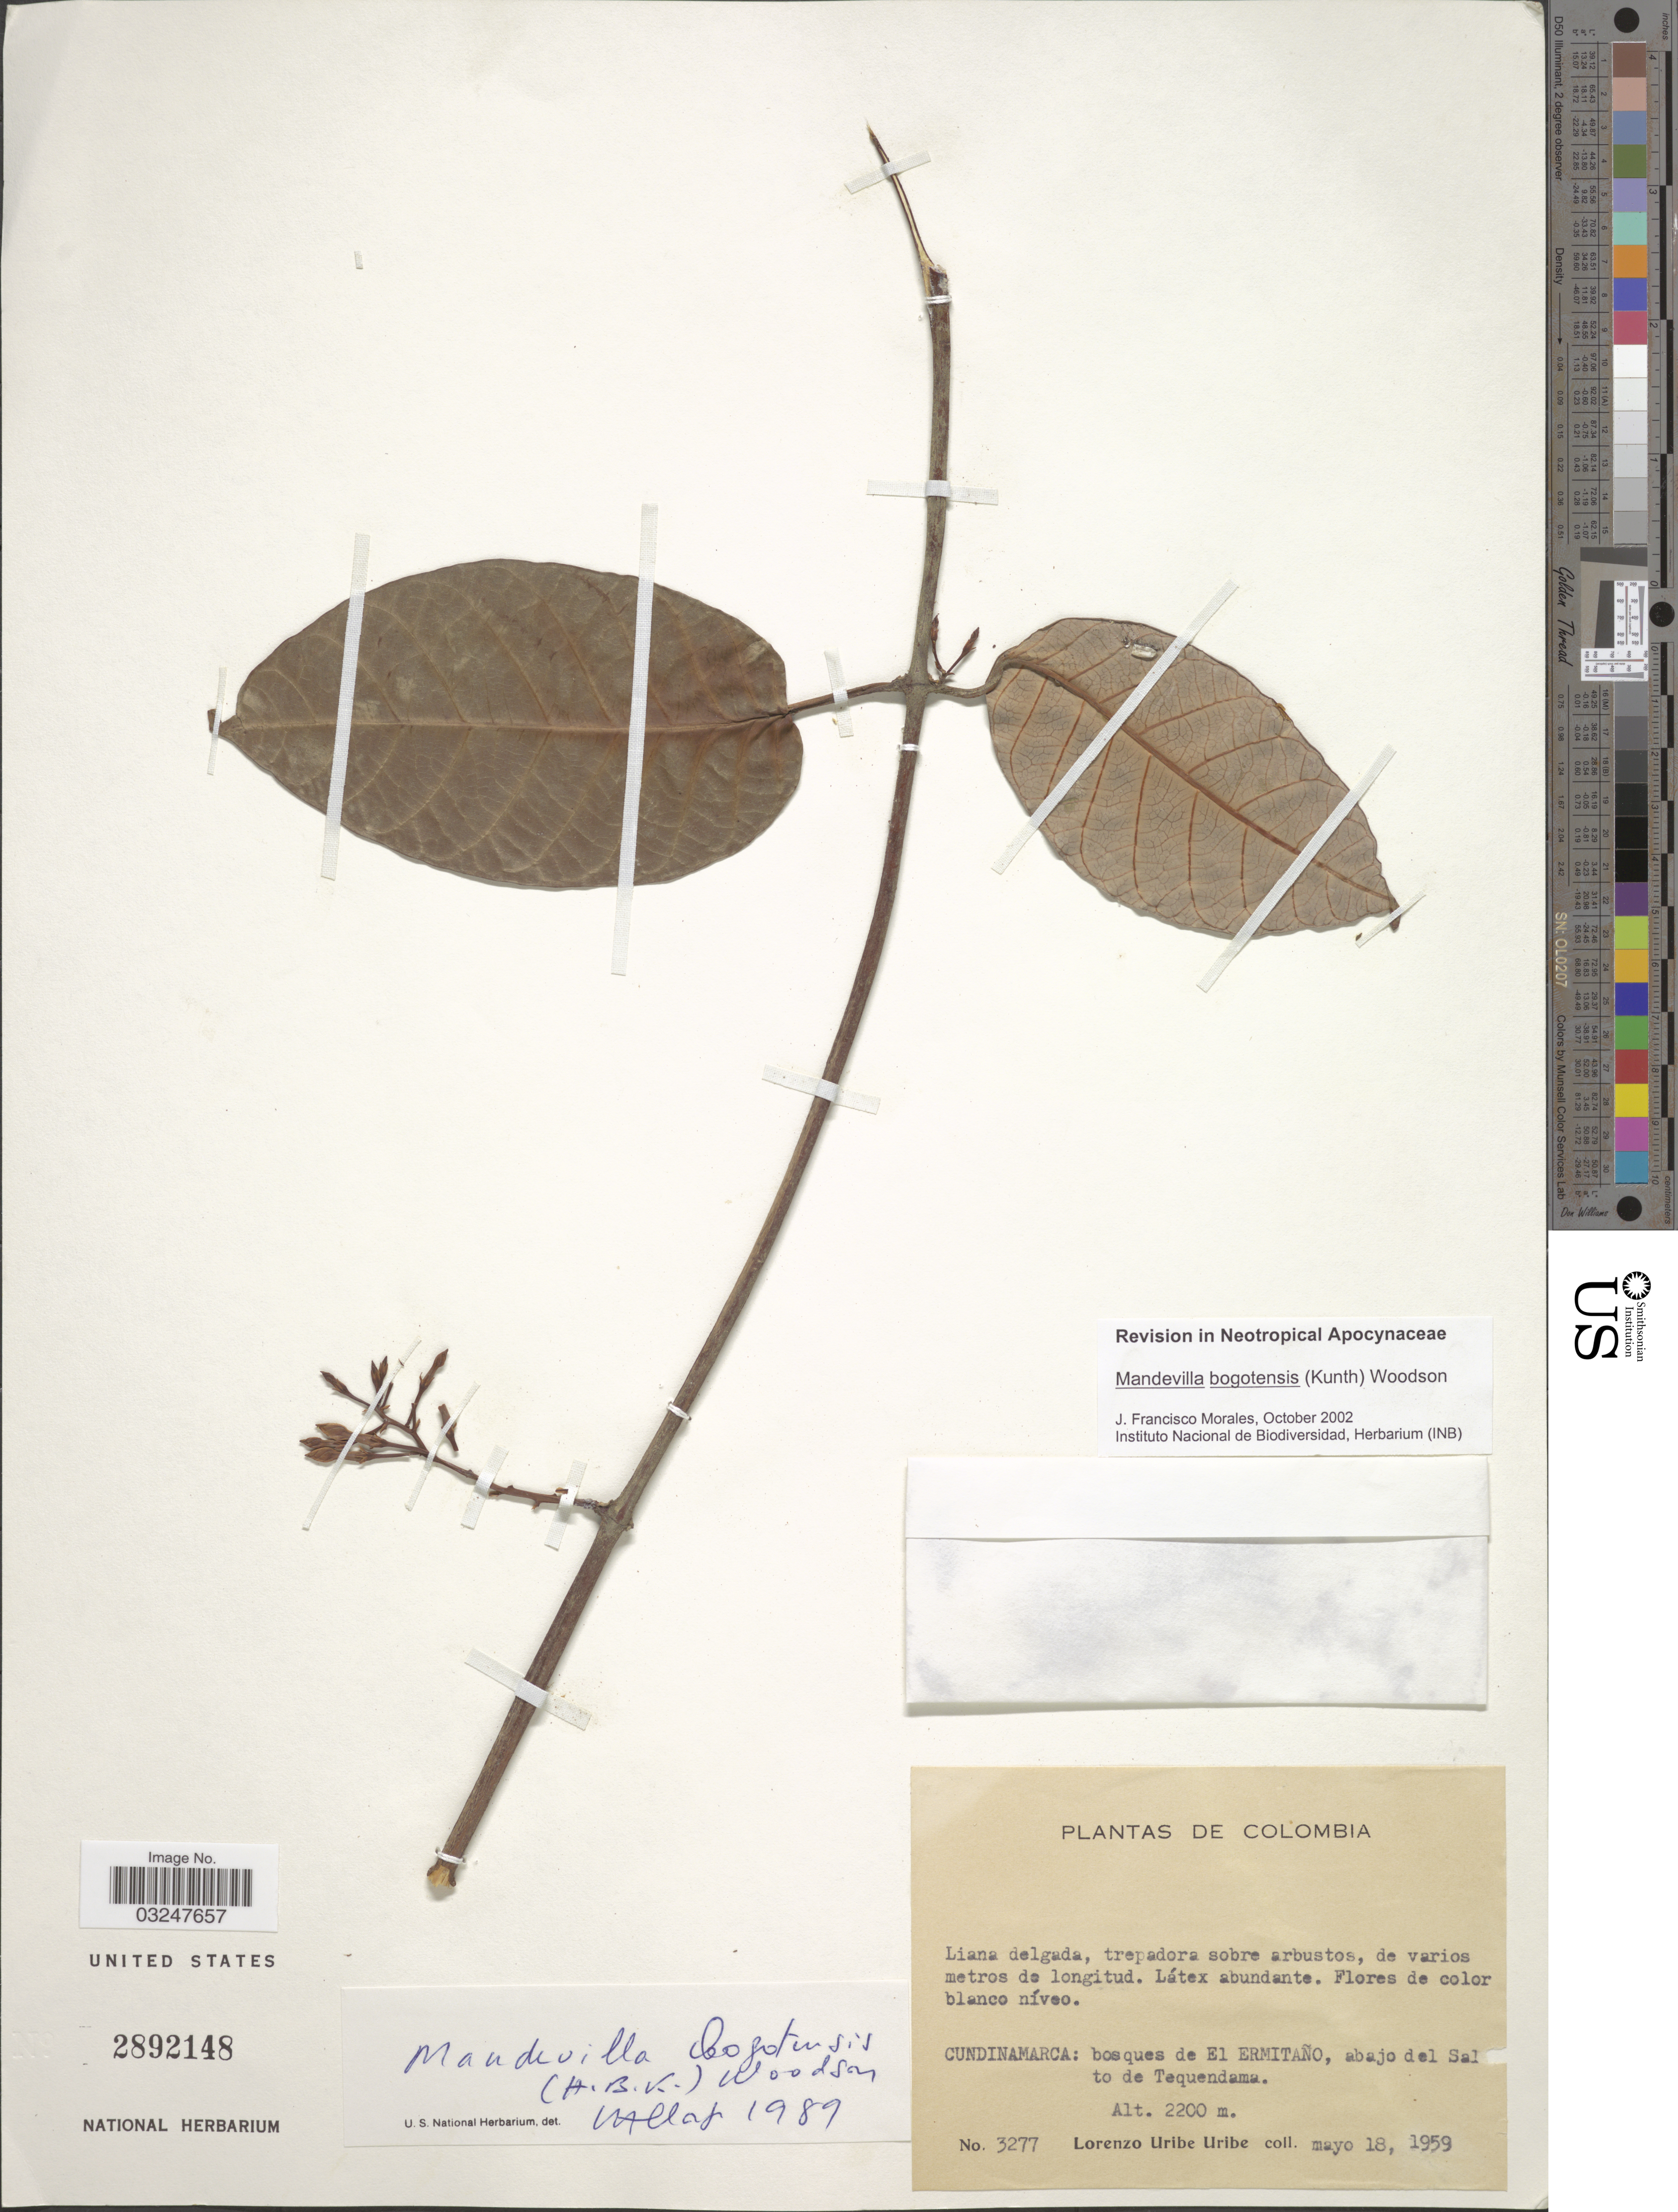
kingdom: Plantae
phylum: Tracheophyta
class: Magnoliopsida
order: Gentianales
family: Apocynaceae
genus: Mandevilla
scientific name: Mandevilla bogotensis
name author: (Kunth) Woodson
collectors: L. Uribe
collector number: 3277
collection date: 1959-05-18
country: Colombia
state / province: Cundinamarca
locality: Cundinamarca: bosques de El Ermitaño, abajo del Sal to de Tequendama.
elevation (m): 2200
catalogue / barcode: US 2892148